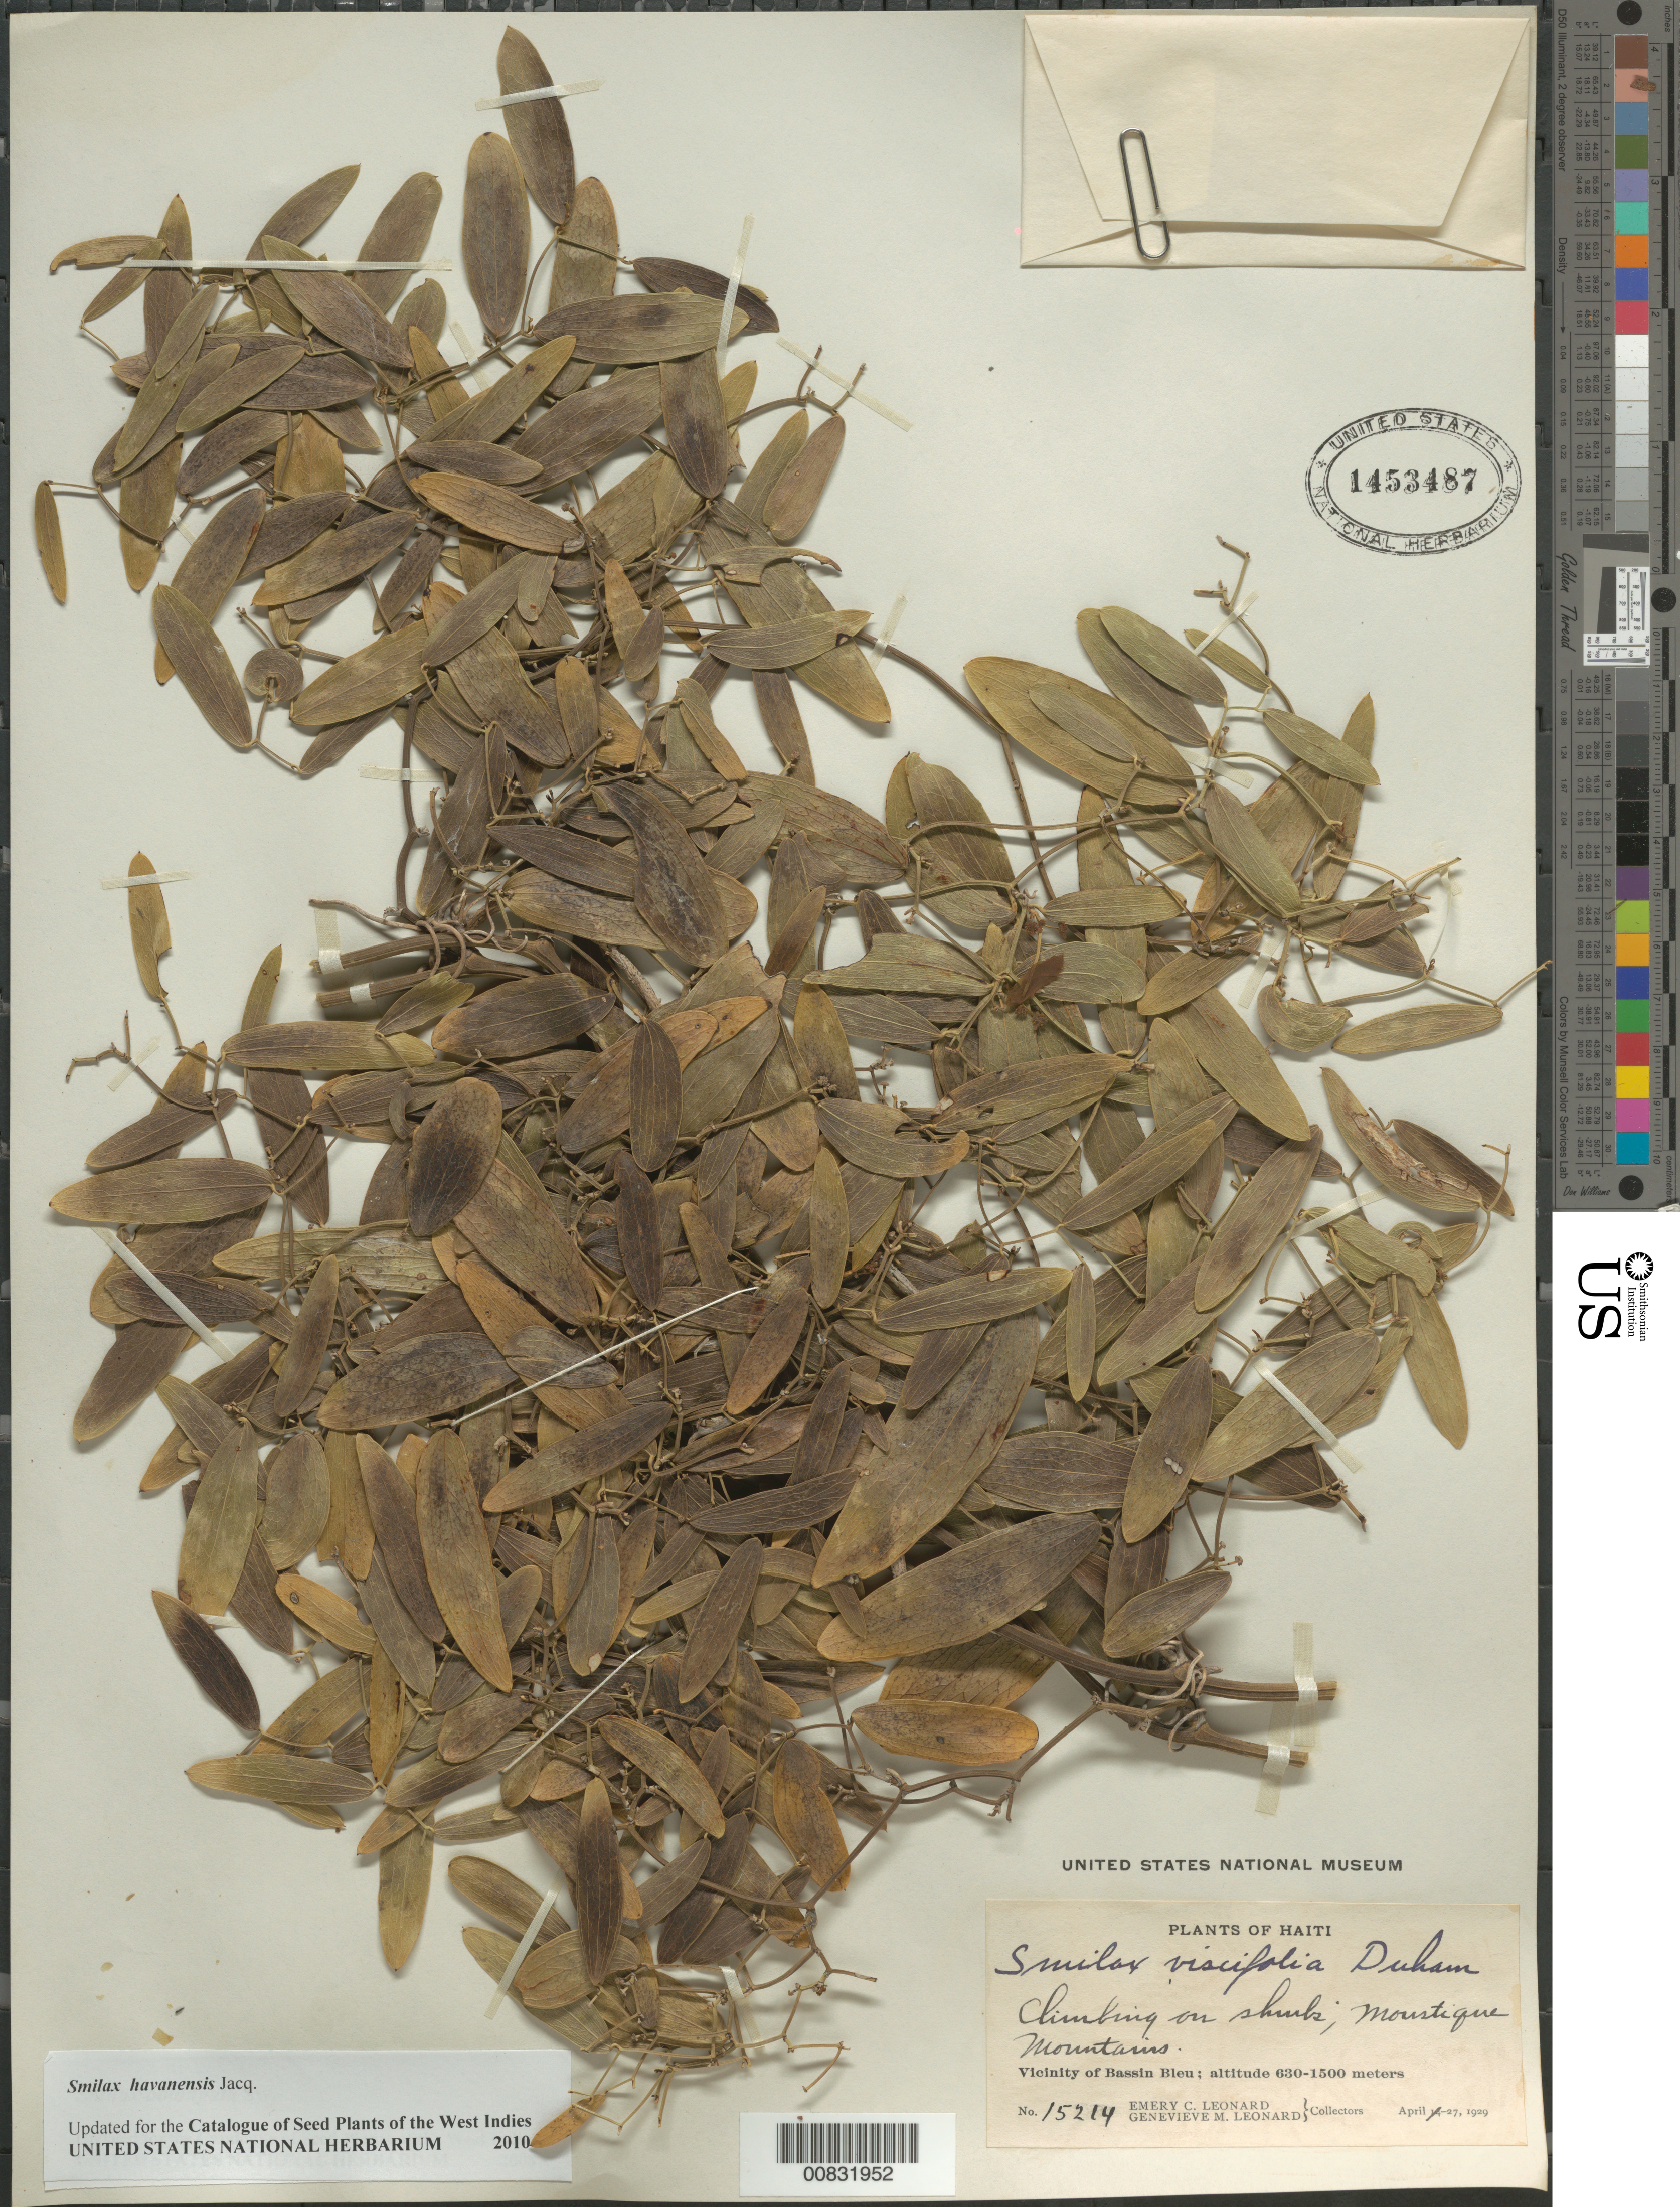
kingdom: Plantae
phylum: Tracheophyta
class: Liliopsida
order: Liliales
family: Smilacaceae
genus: Smilax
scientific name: Smilax havanensis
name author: Jacq.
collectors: E. C. Leonard & G. M. Leonard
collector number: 15214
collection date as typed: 27 Apr 1929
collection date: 1929-04-27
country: Haiti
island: Hispaniola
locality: Vicinity of Bassin Bleu. Moustique Mountains.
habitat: Climbing on shrubs.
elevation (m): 630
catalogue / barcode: US 1453487